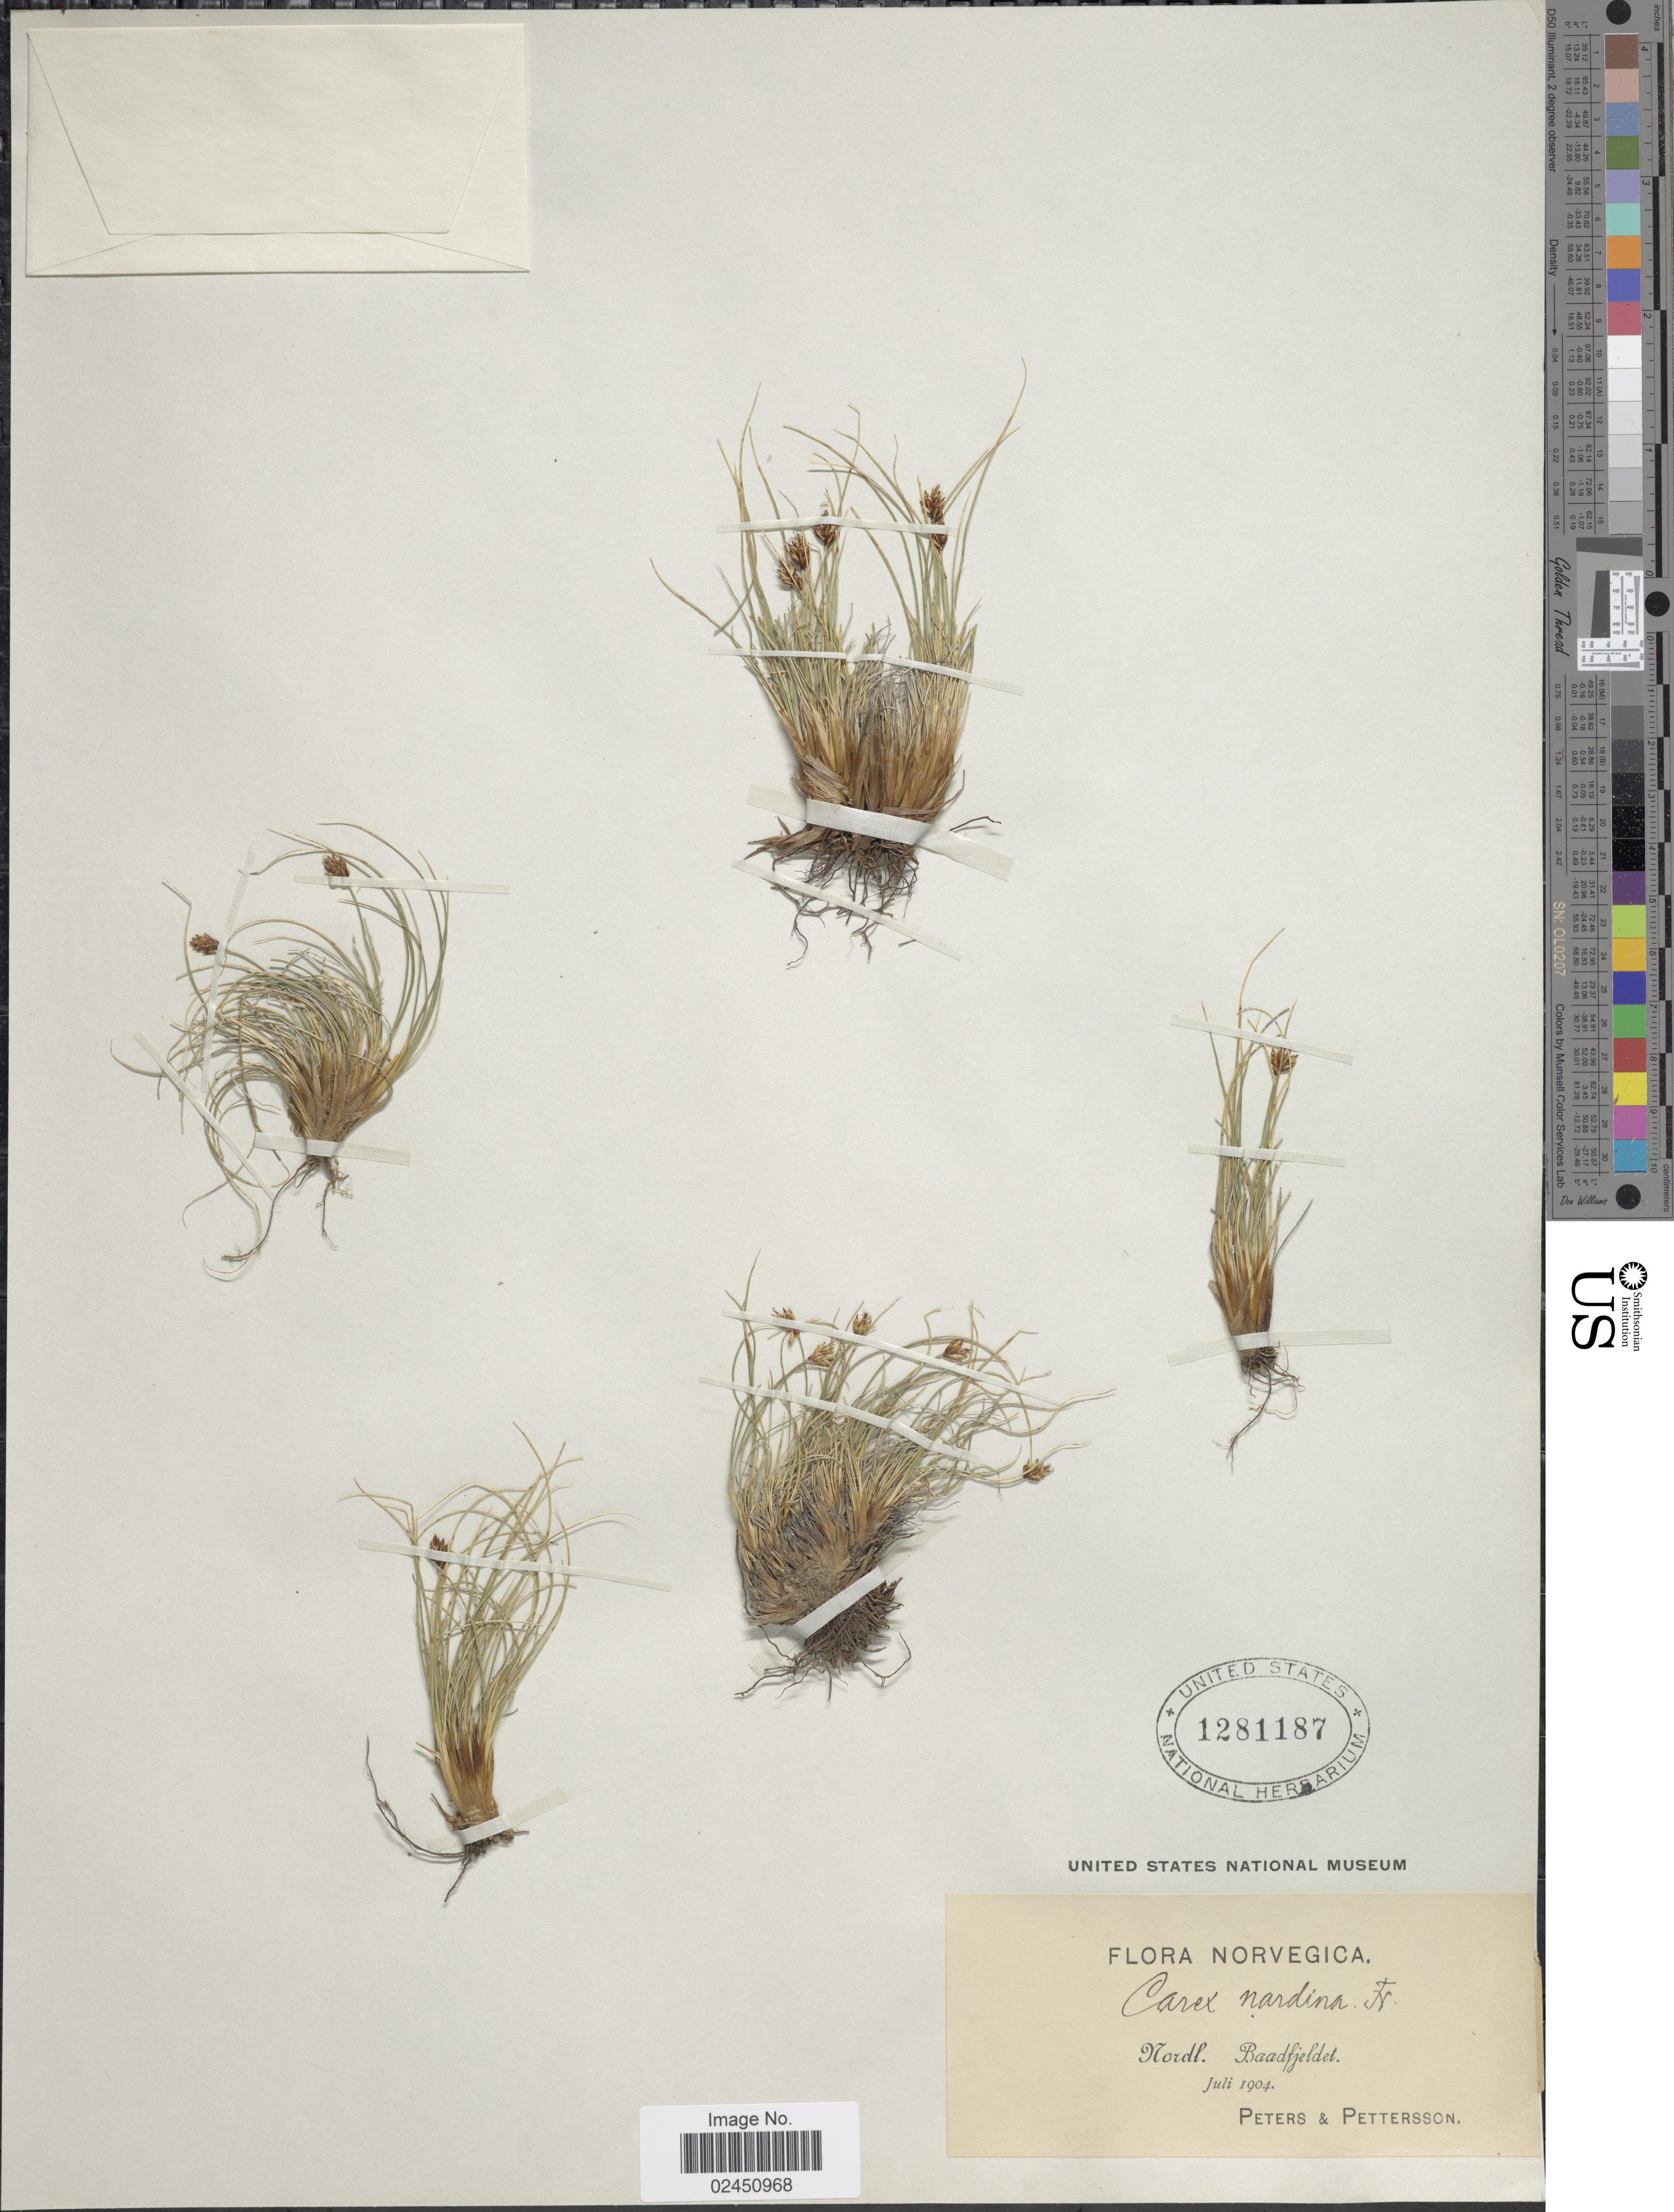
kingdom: Plantae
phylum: Tracheophyta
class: Liliopsida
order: Poales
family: Cyperaceae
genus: Carex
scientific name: Carex nardina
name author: (Hornem.) Fr.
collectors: -. Peters & Pettersson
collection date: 1904-07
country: Norway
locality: Norvegica, Nordl. Baadfjeldet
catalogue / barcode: US 1281187